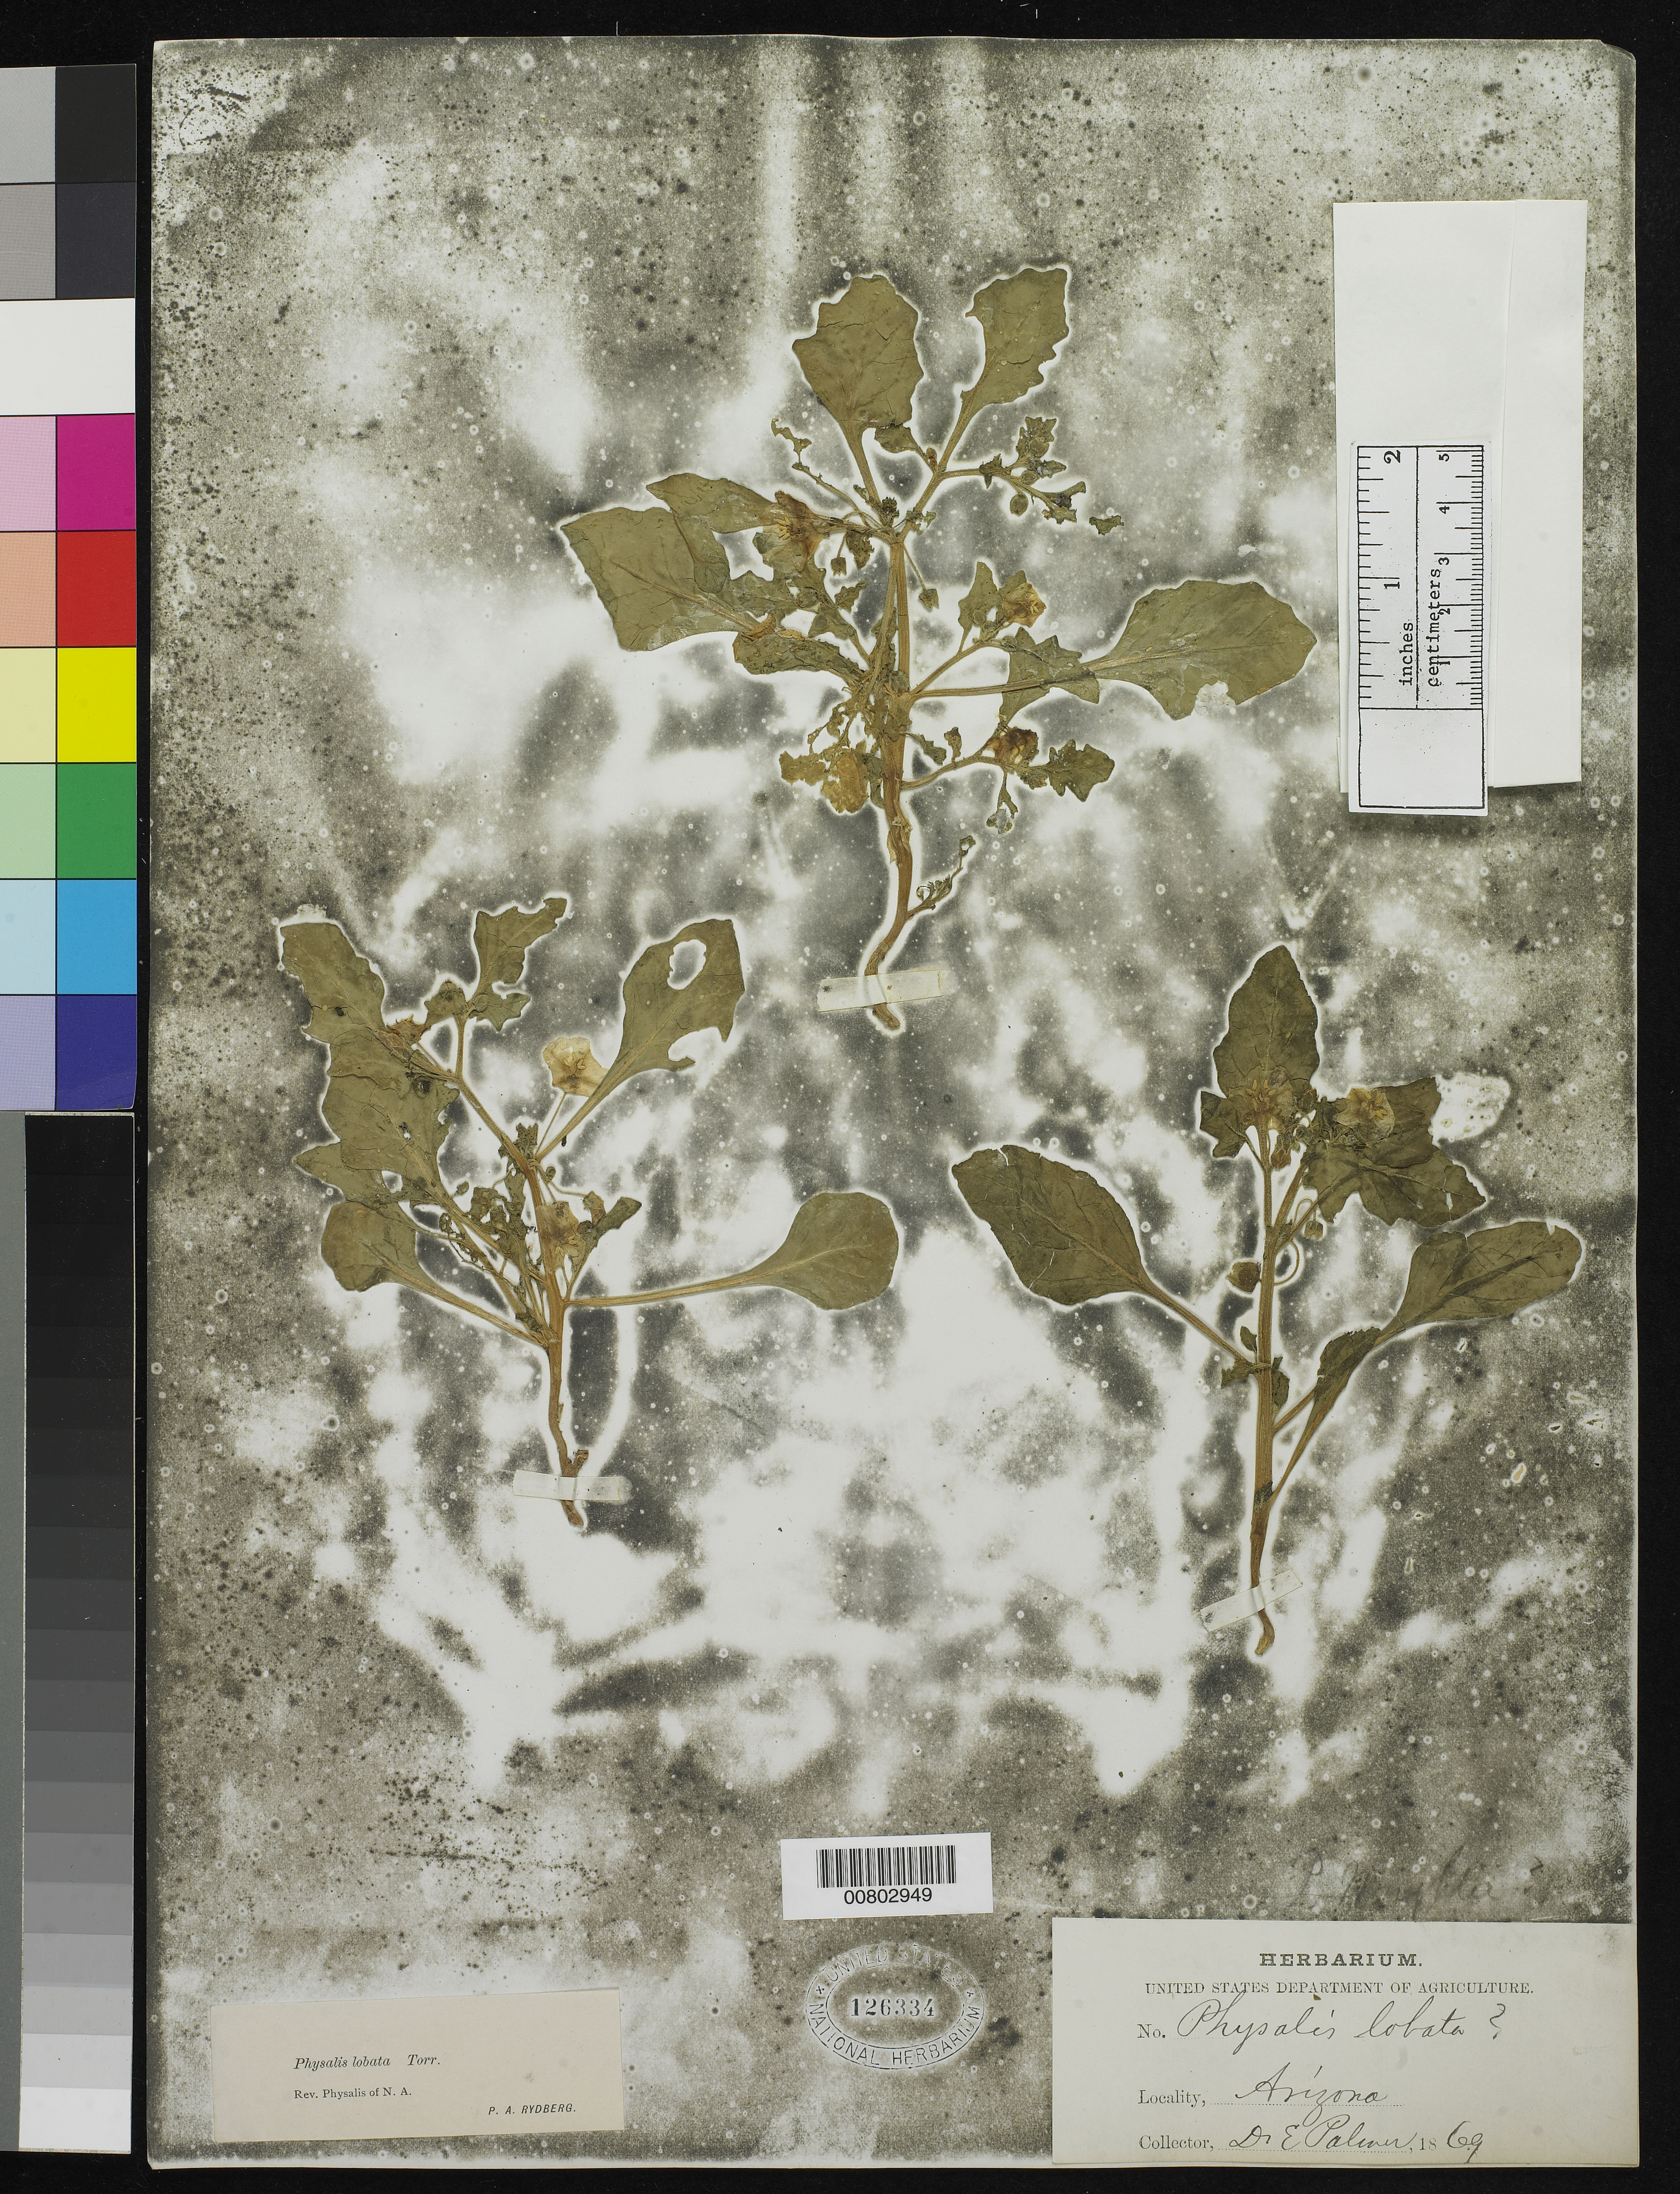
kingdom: Plantae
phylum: Tracheophyta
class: Magnoliopsida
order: Solanales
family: Solanaceae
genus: Physalis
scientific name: Physalis lobata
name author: Torr.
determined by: Rydberg, P. A.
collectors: E. Palmer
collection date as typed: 1869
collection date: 1869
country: United States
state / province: Arizona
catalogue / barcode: US 126334